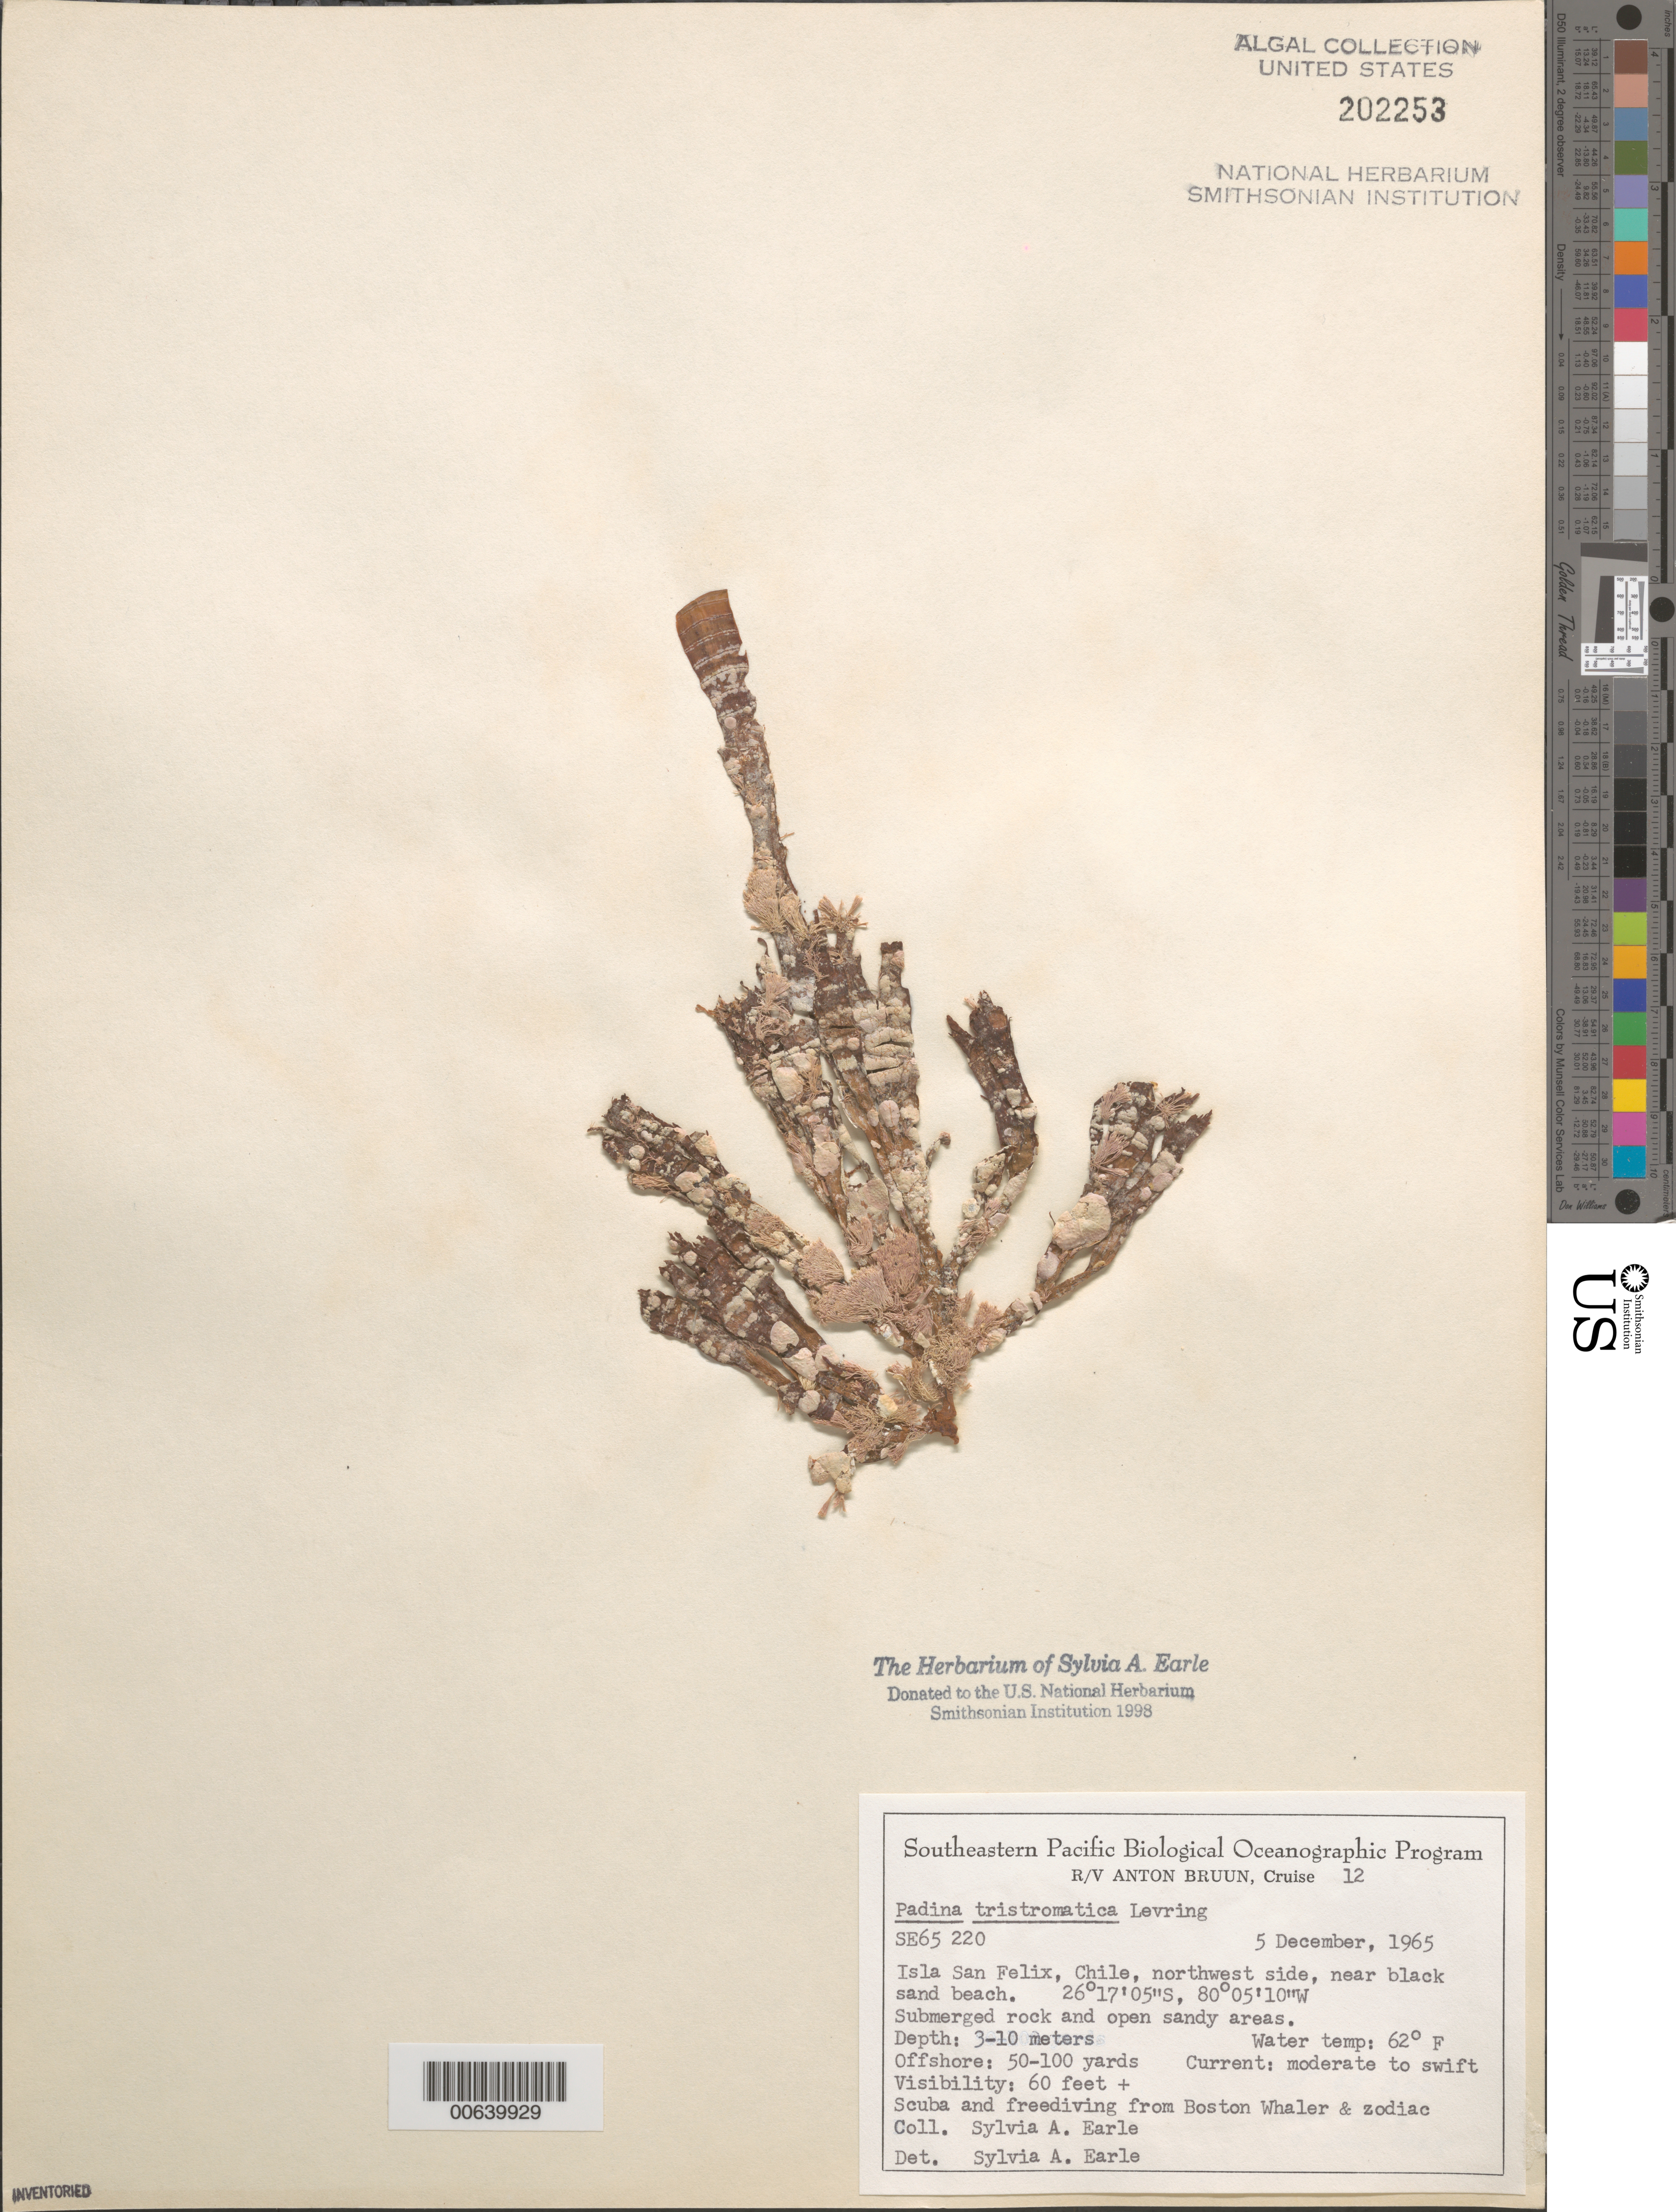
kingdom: Chromista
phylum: Ochrophyta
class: Phaeophyceae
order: Dictyotales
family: Dictyotaceae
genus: Padina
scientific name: Padina tristromatica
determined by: Earle, S. A.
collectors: S. A. Earle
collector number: SE 65220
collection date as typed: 05 Dec 1965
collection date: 1965-12-05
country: Chile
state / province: Atacama (III)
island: Isla San Felix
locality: Near black sand beach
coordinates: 26 17' 05" S, 80 05' 10" W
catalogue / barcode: US 202253